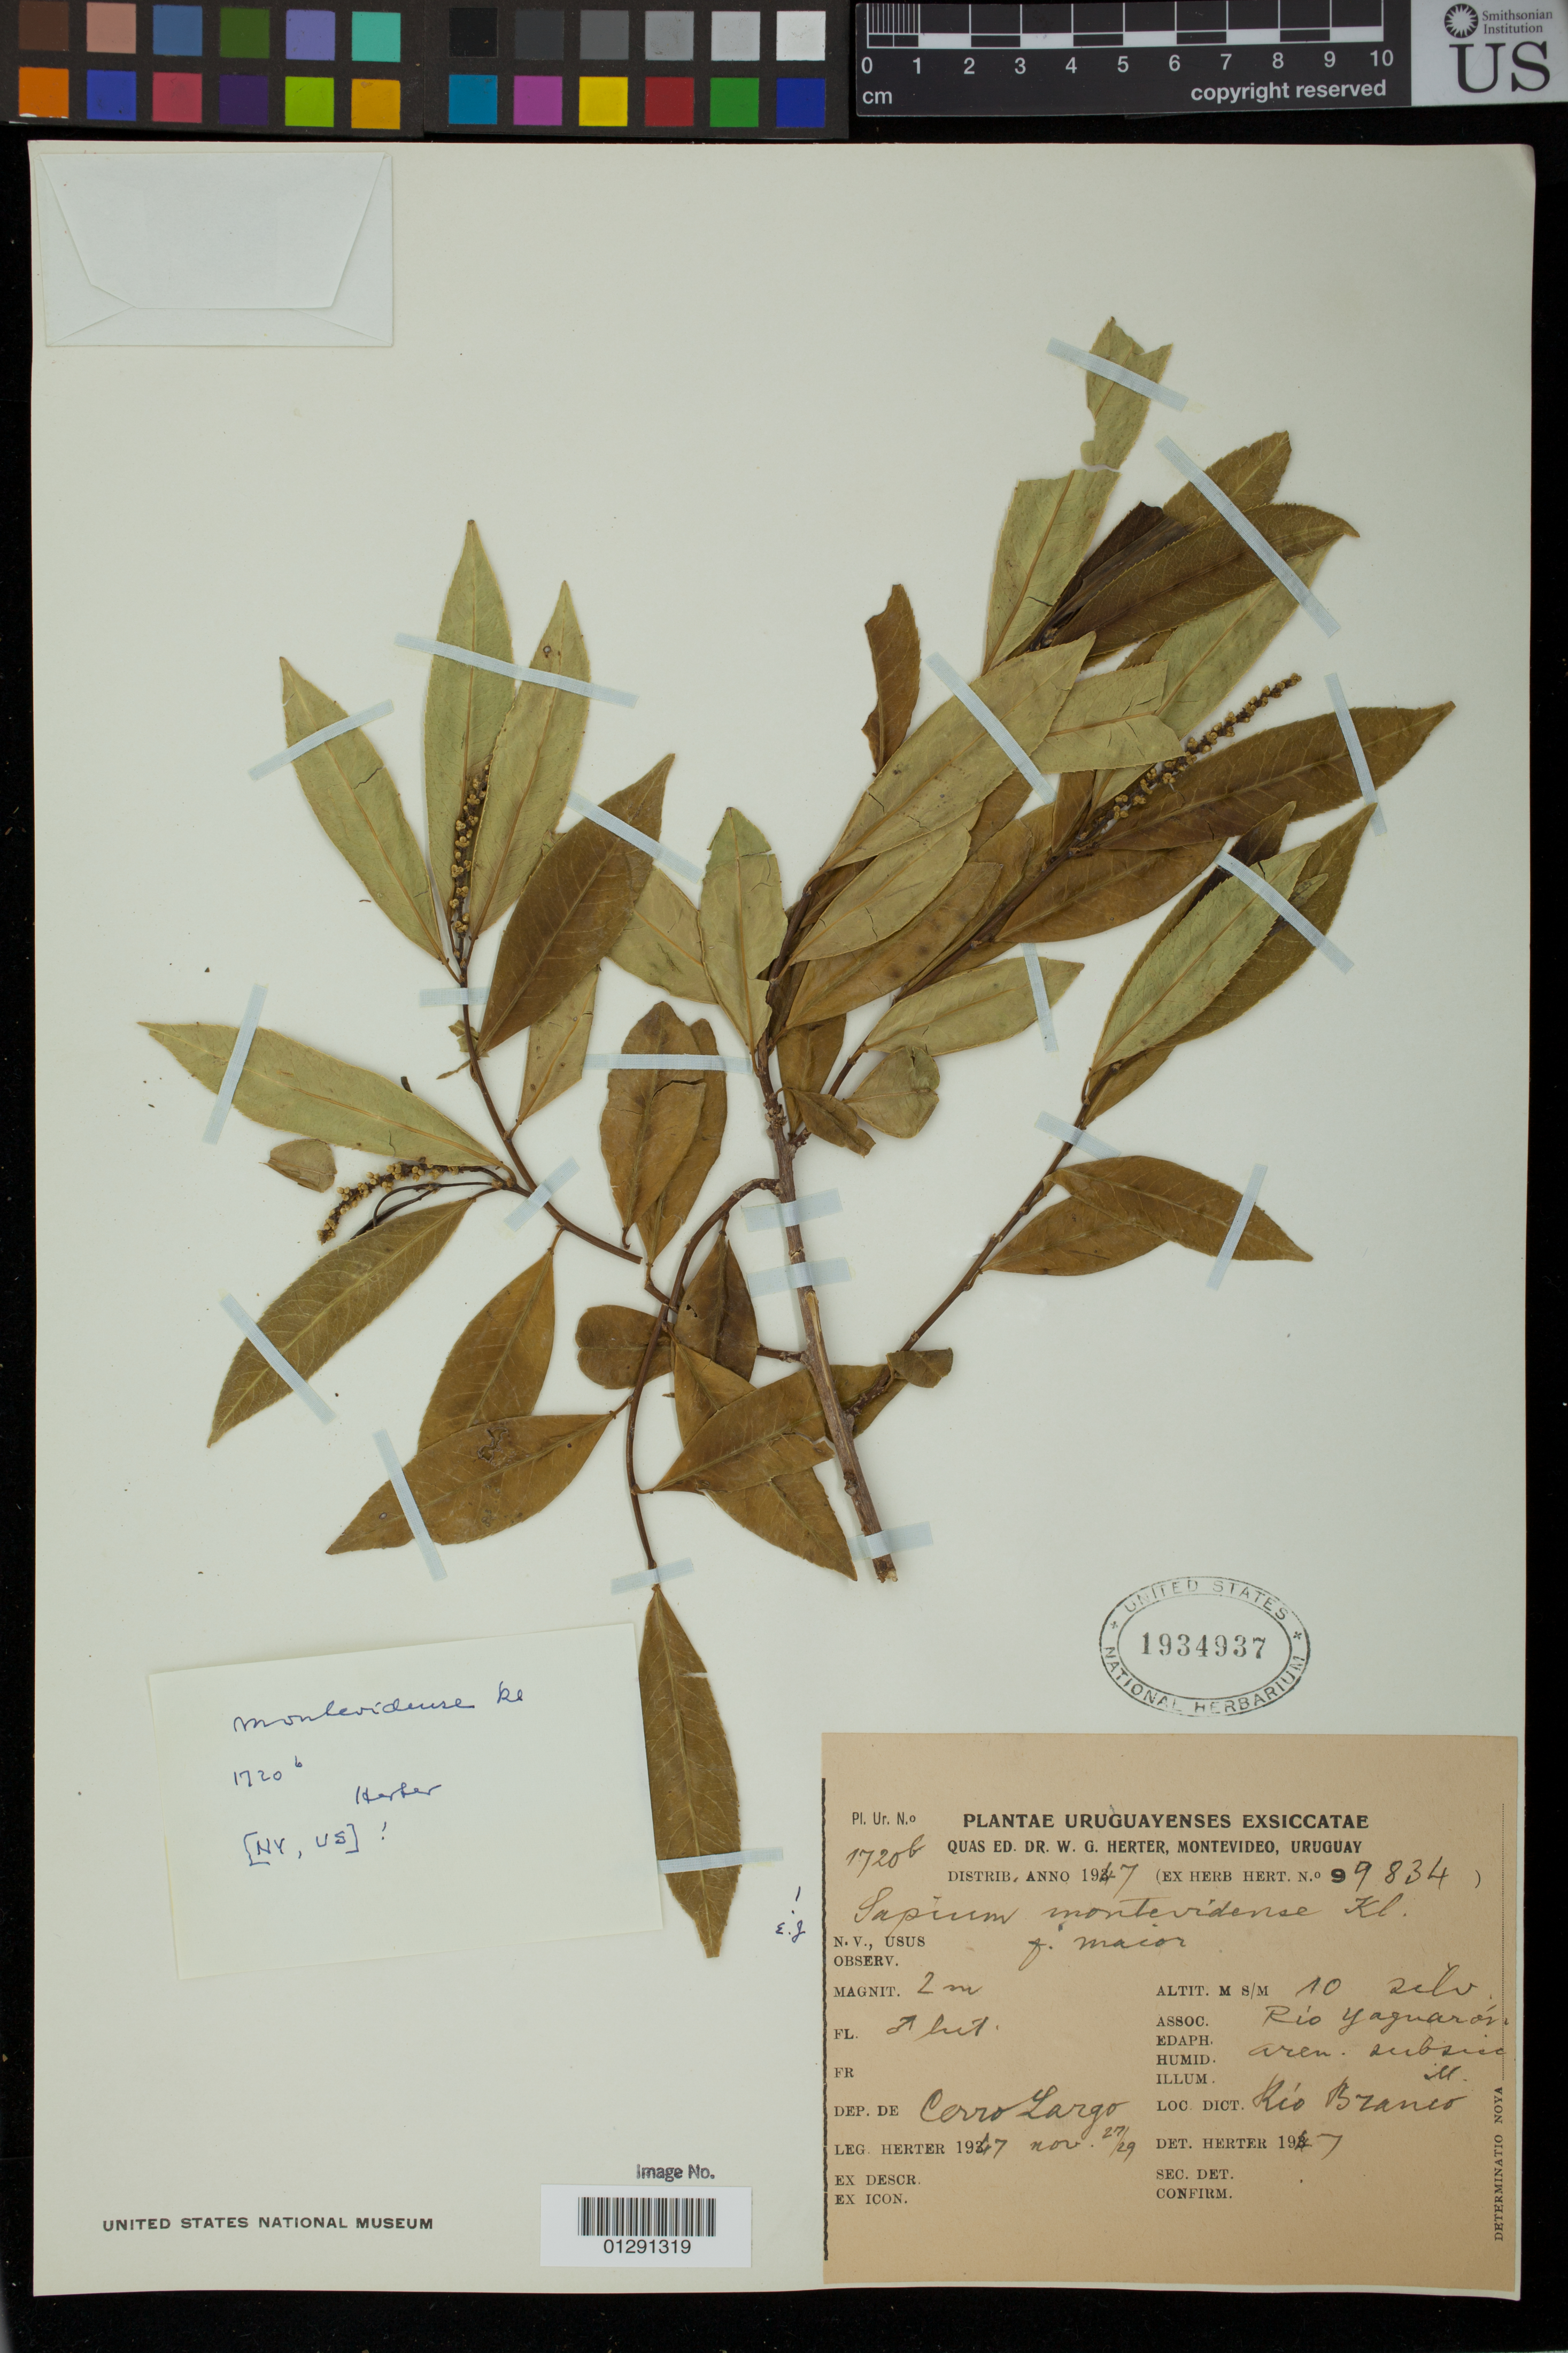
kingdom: Plantae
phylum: Tracheophyta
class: Magnoliopsida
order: Malpighiales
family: Euphorbiaceae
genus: Sapium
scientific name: Sapium glandulatum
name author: (Vell.) Pax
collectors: W. G. Herter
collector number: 9834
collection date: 1947-11-27/1947-11-29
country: Uruguay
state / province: Cerro Largo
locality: Rio Branco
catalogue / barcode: US 1934937